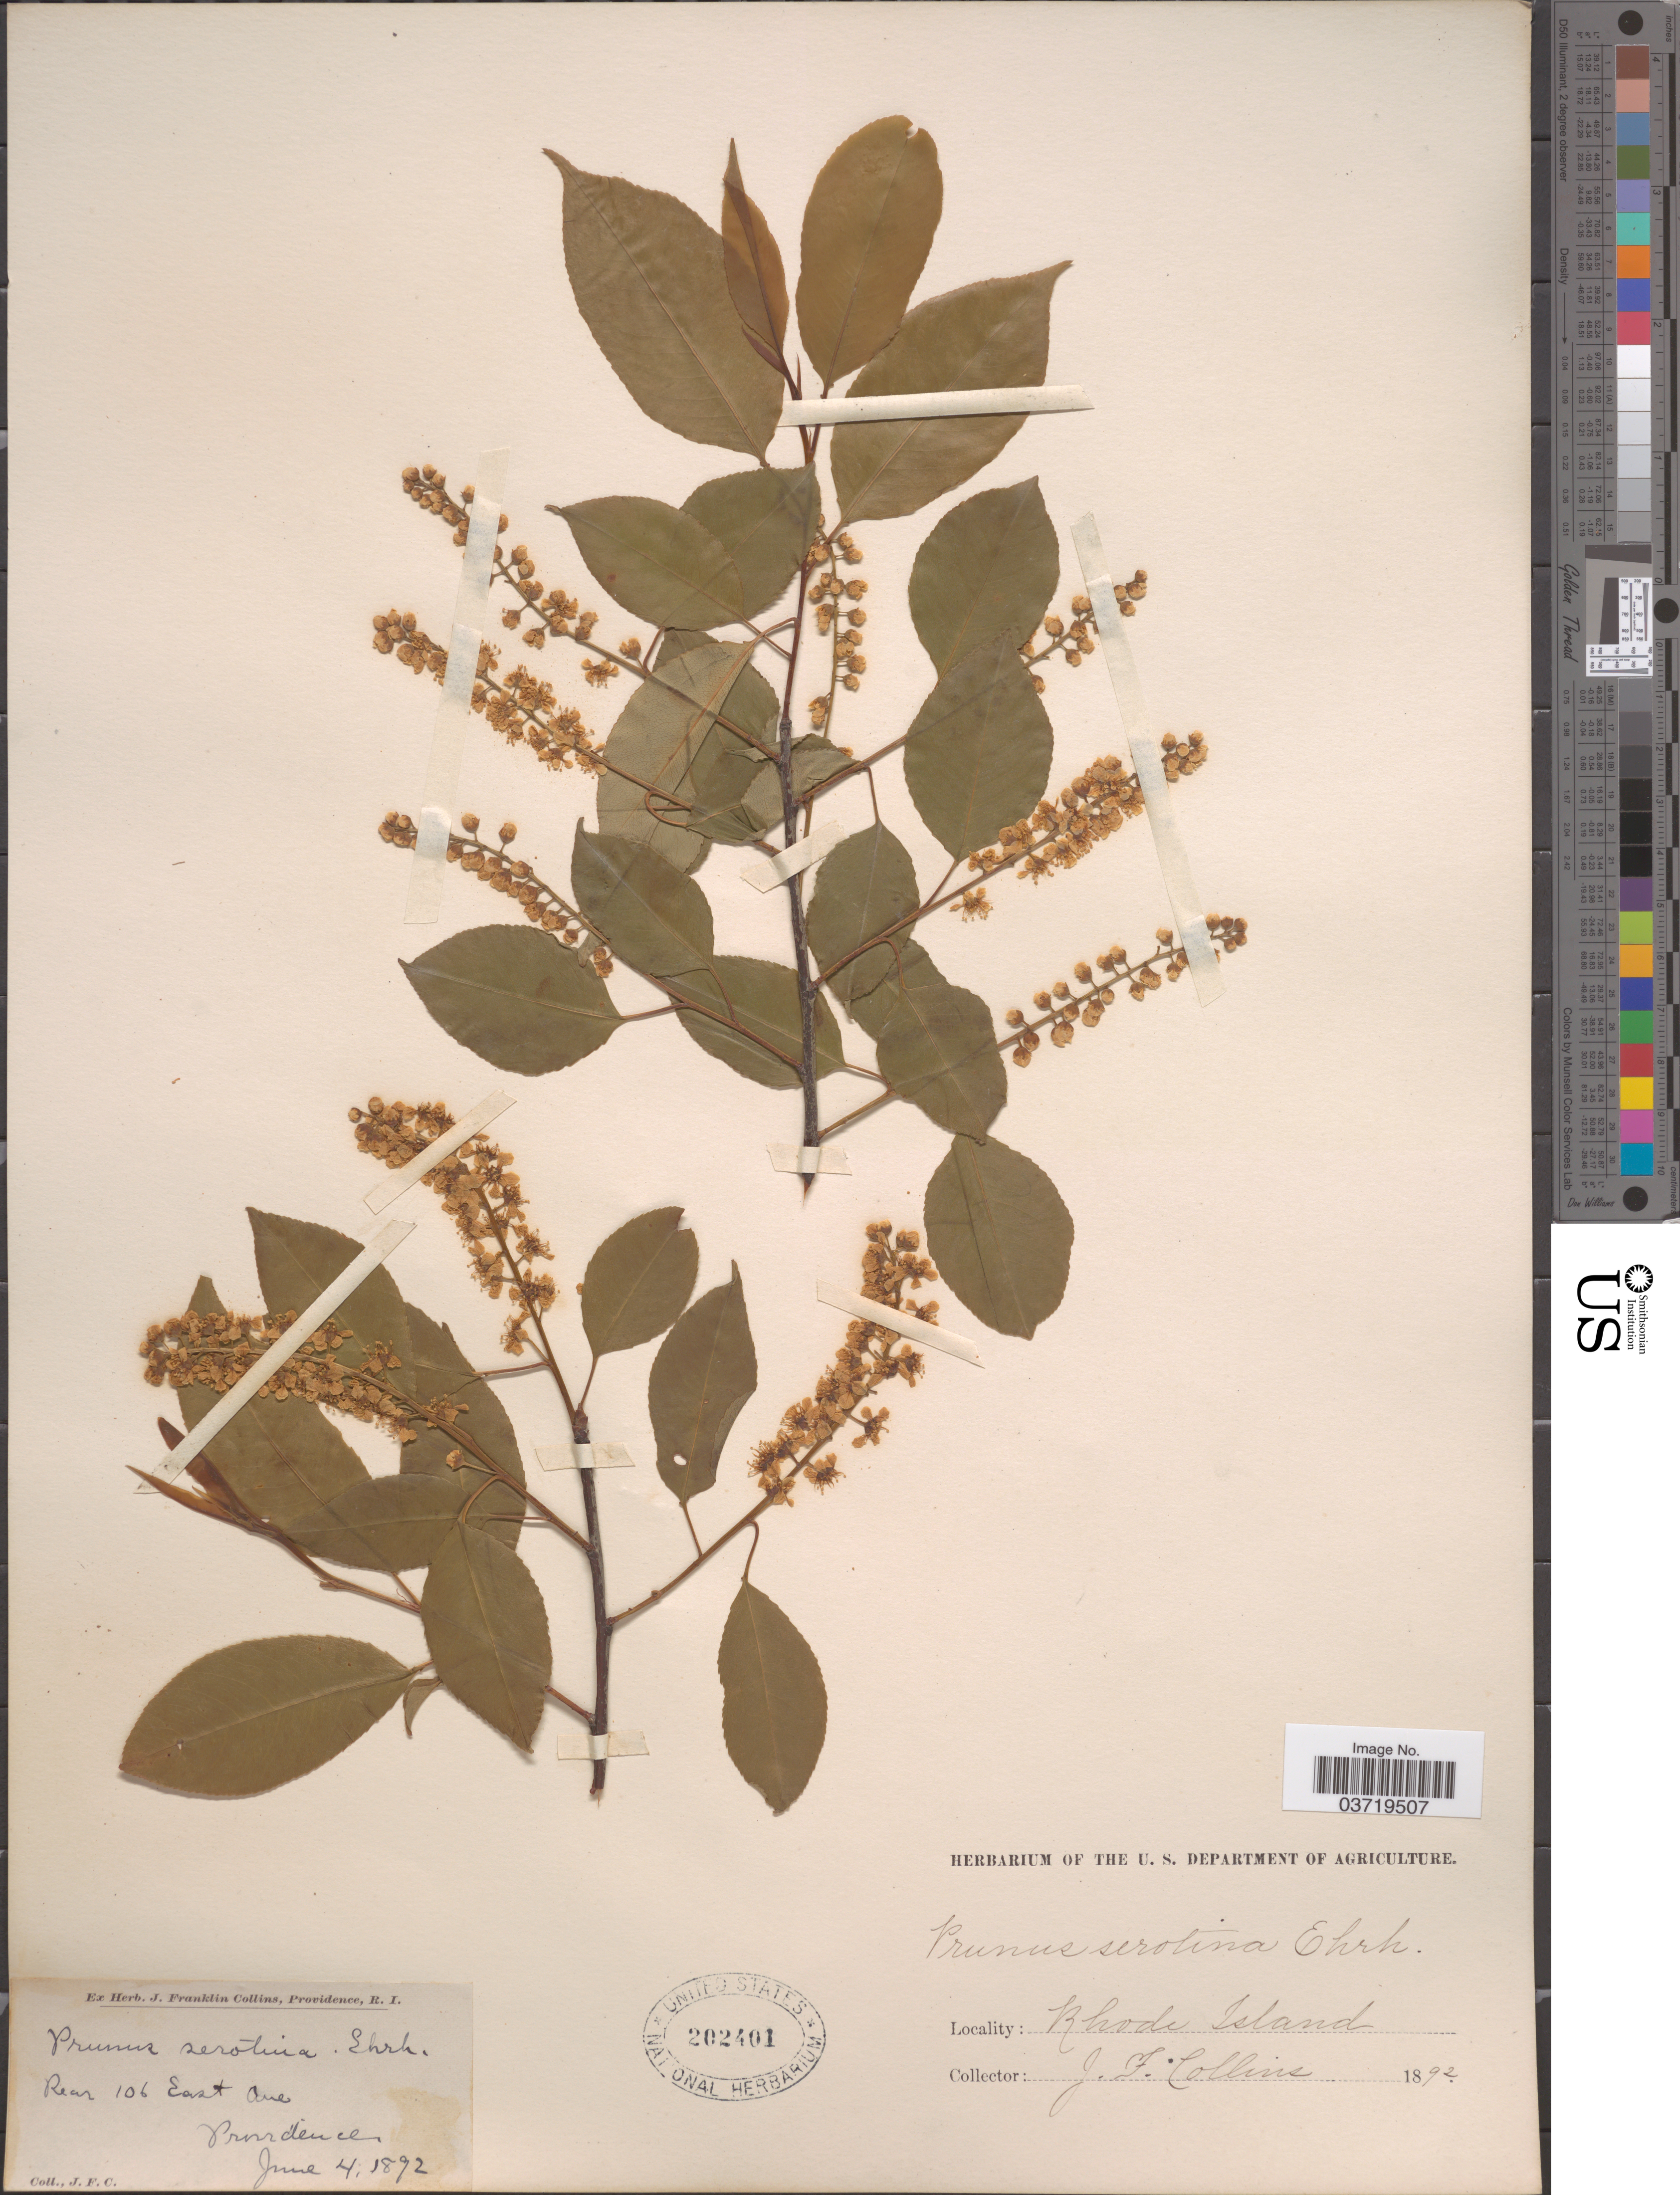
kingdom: Plantae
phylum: Tracheophyta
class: Magnoliopsida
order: Rosales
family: Rosaceae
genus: Prunus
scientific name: Prunus serotina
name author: Ehrh.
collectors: J. Collins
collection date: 1892-06-04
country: United States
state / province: Rhode Island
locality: Rear 106 East Ave. Providence.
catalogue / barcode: US 202401